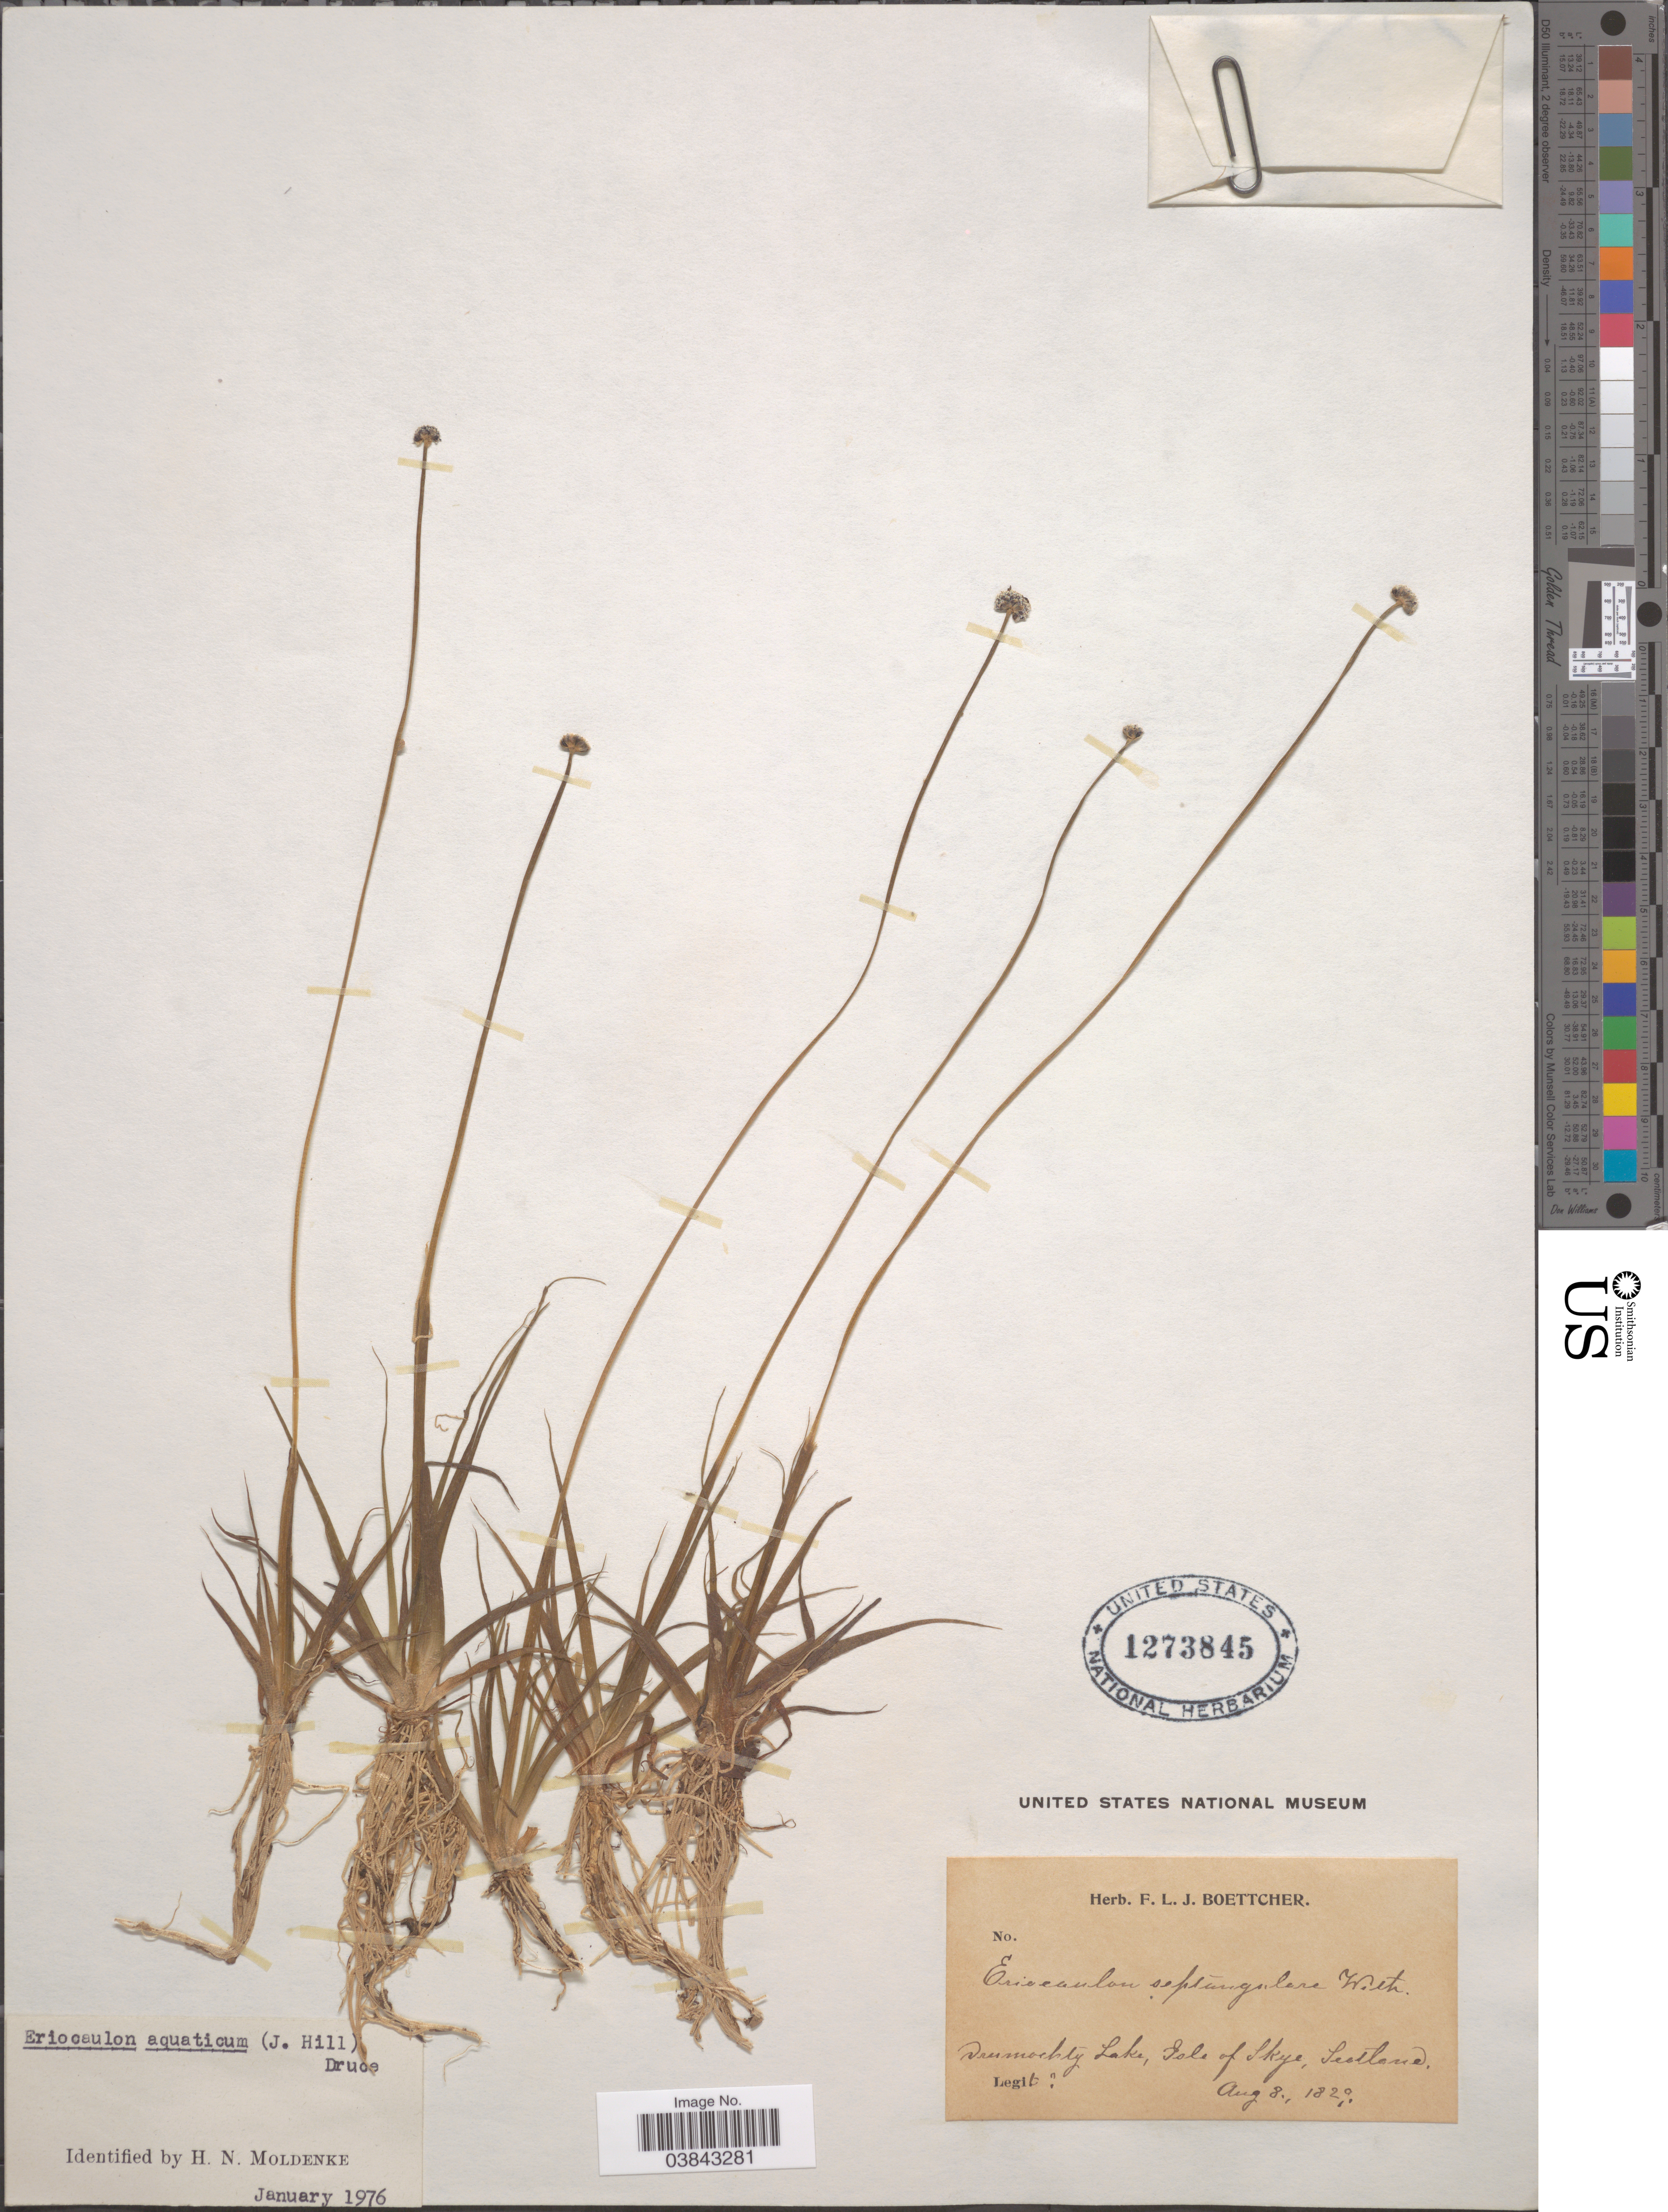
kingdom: Plantae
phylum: Tracheophyta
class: Liliopsida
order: Poales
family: Eriocaulaceae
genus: Eriocaulon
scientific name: Eriocaulon aquaticum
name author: (Hill) Druce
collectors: ex herb. F. L. J. Boettcher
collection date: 1829-08-08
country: United Kingdom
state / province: Scotland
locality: Drumtochty Lake, Isle of Skye.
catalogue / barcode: US 1273845